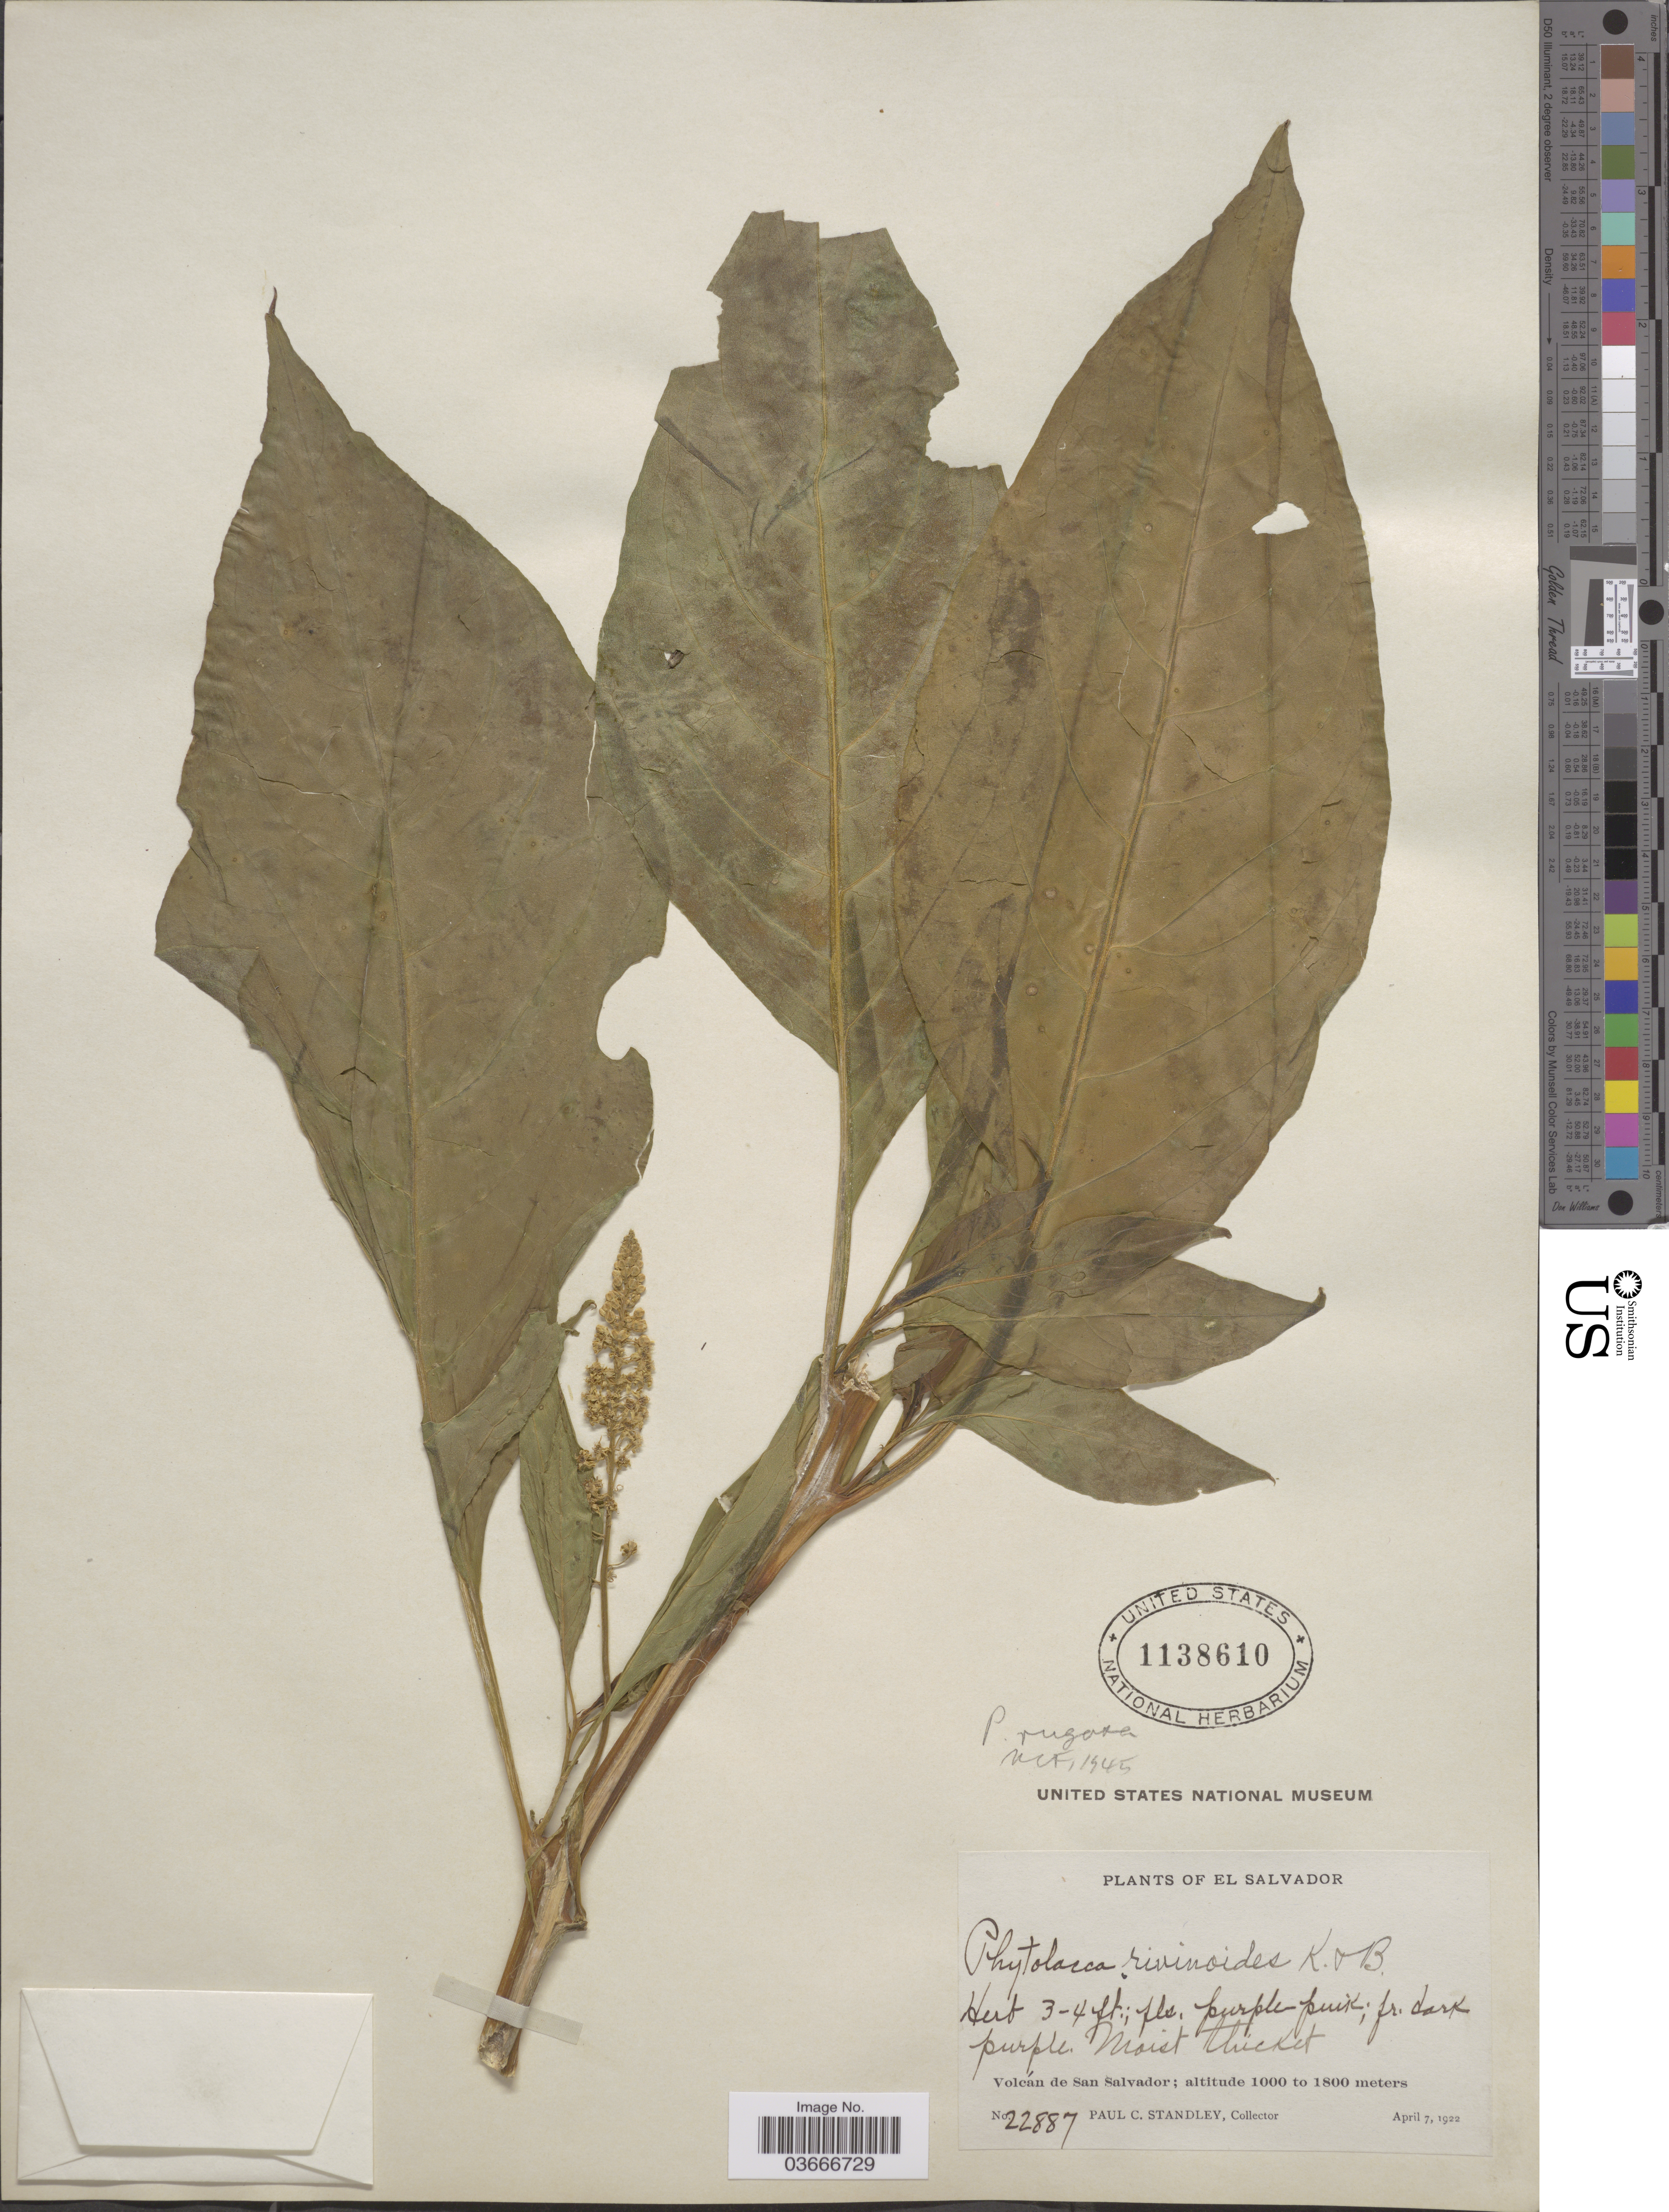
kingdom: Plantae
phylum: Tracheophyta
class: Magnoliopsida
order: Caryophyllales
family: Phytolaccaceae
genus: Phytolacca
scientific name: Phytolacca rugosa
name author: A. Braun & C.D. Bouché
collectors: P. C. Standley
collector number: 22887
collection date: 1922-04-07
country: El Salvador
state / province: San Salvador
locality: Volcán de San Salvador.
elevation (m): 1000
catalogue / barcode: US 1138610